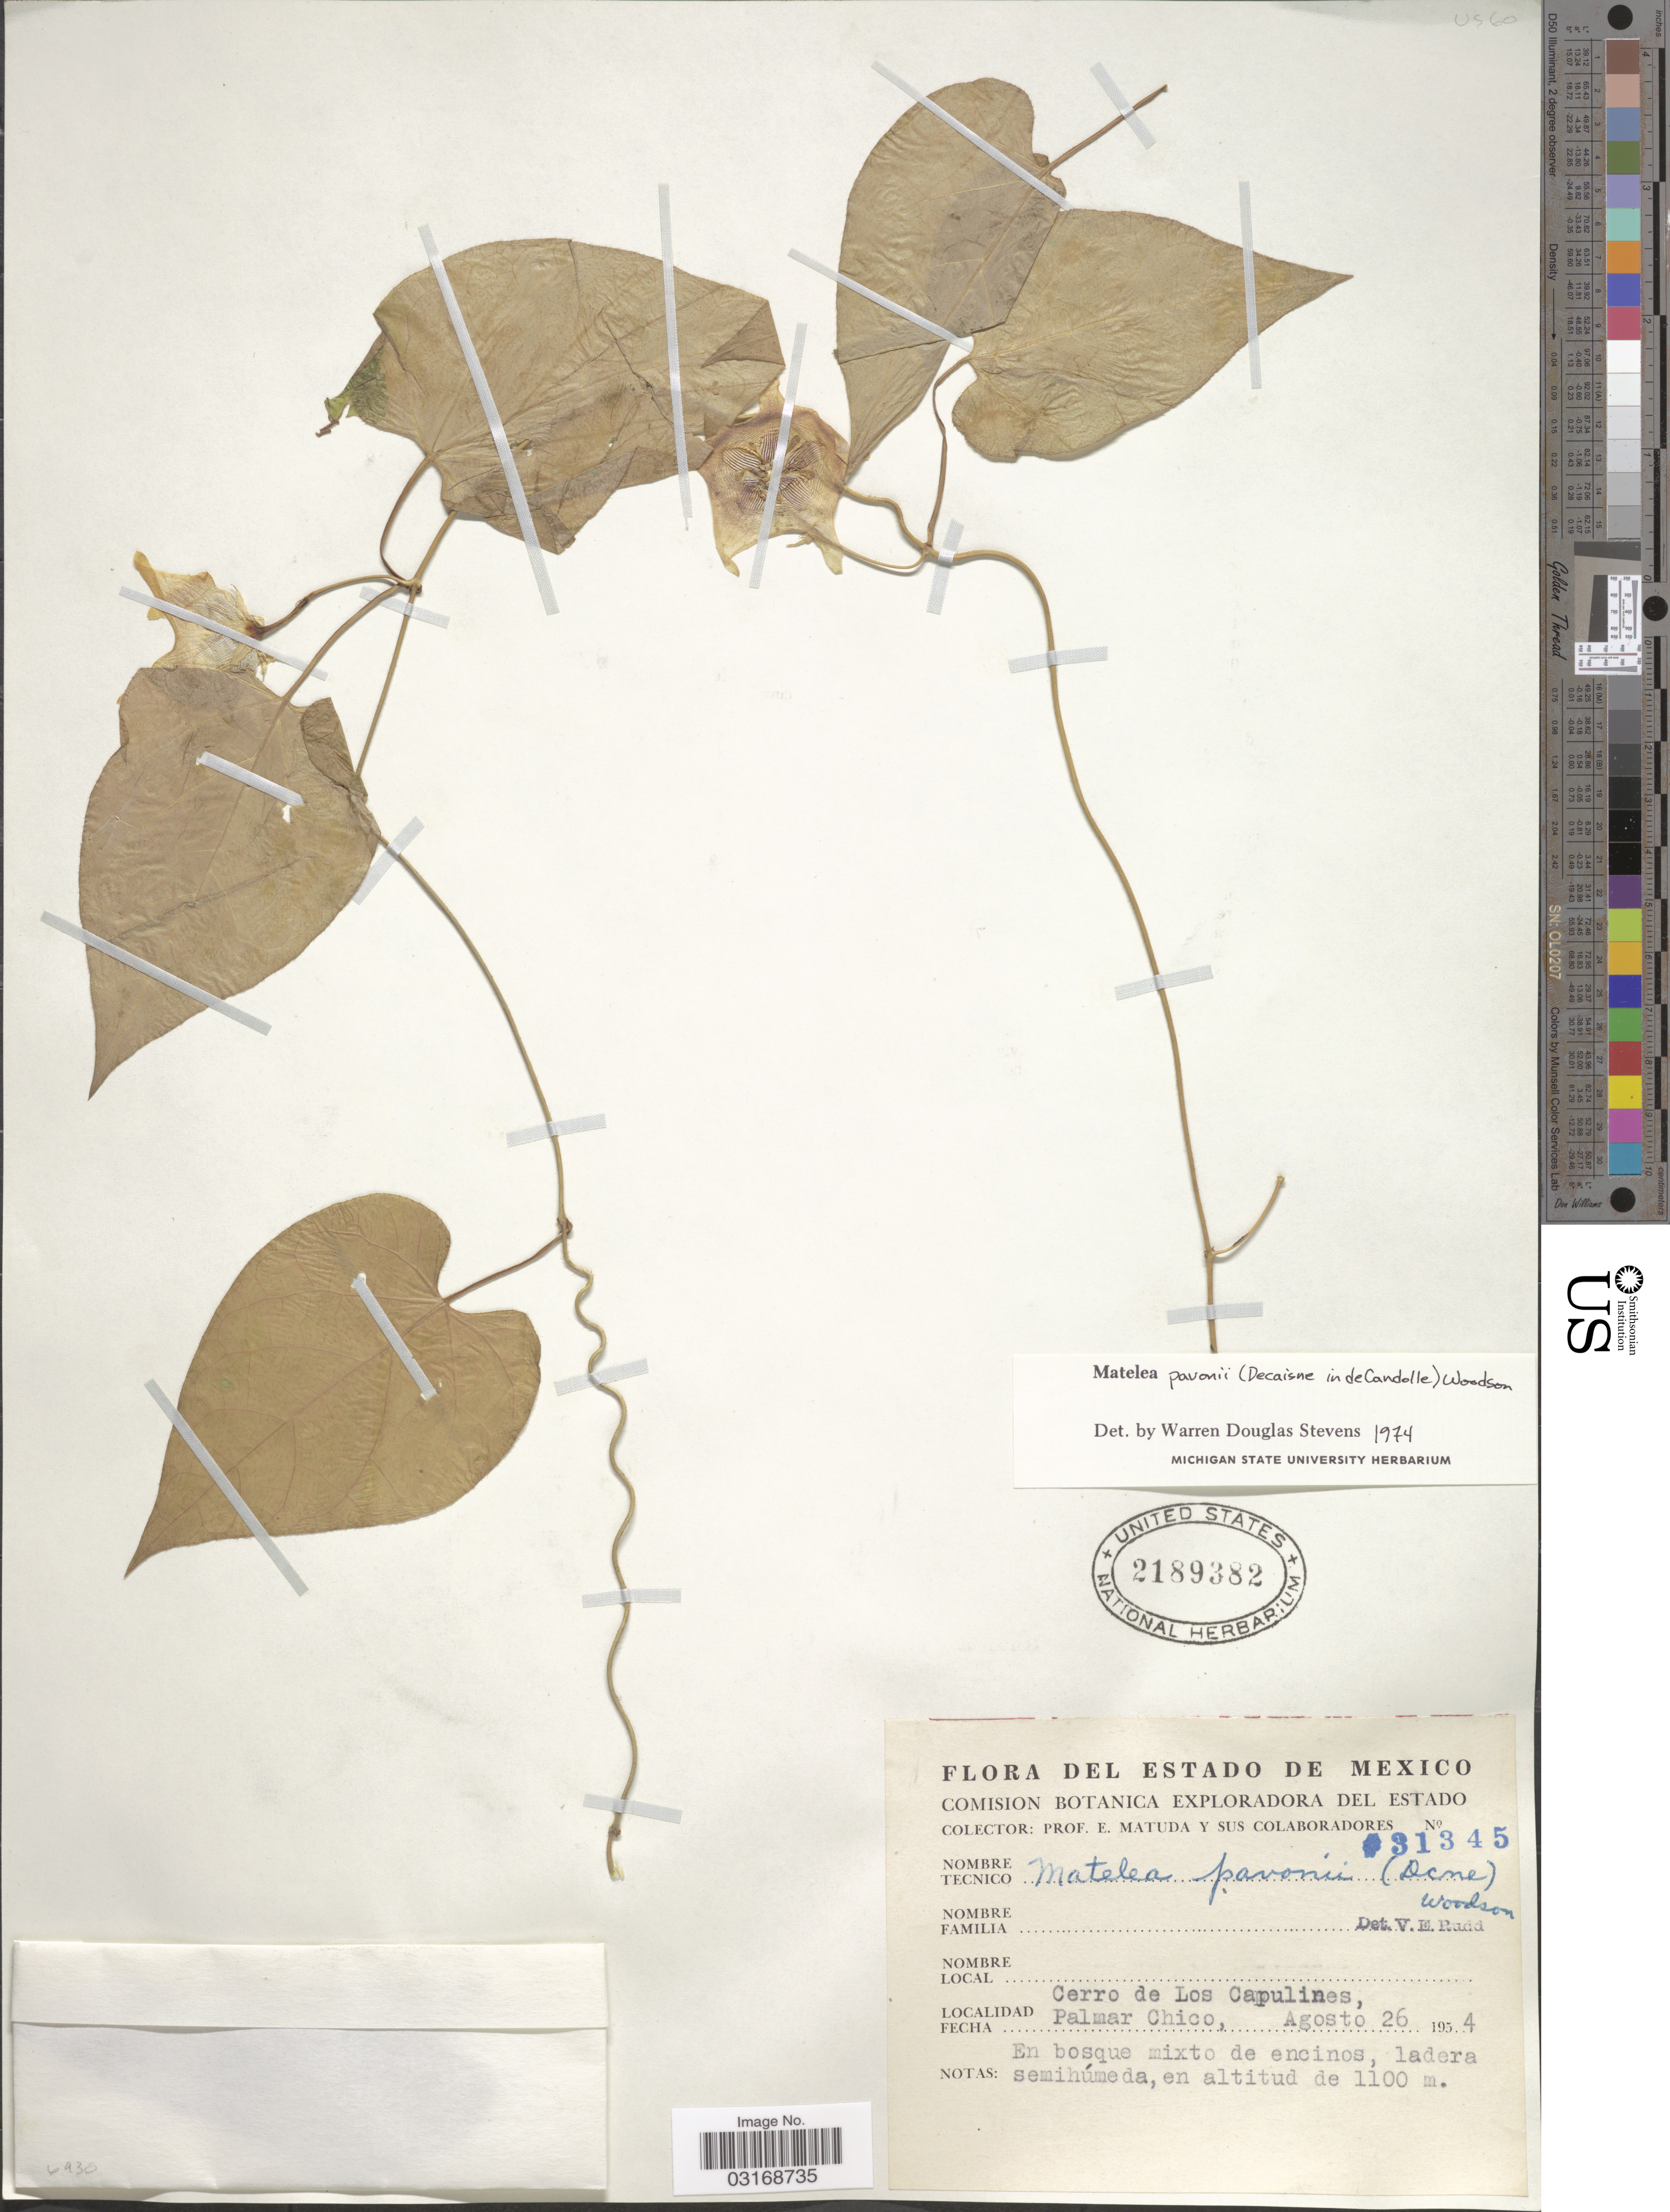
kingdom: Plantae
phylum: Tracheophyta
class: Magnoliopsida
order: Gentianales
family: Apocynaceae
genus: Matelea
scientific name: Matelea pavonii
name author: (Decne.) Woodson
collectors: E. Matuda & Sus Colaboradores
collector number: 31345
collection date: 1954-08-26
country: Mexico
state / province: México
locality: Estado de Mexico. Cerro de Los Capulines, Palmar Chico.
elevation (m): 1100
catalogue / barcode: US 2189382